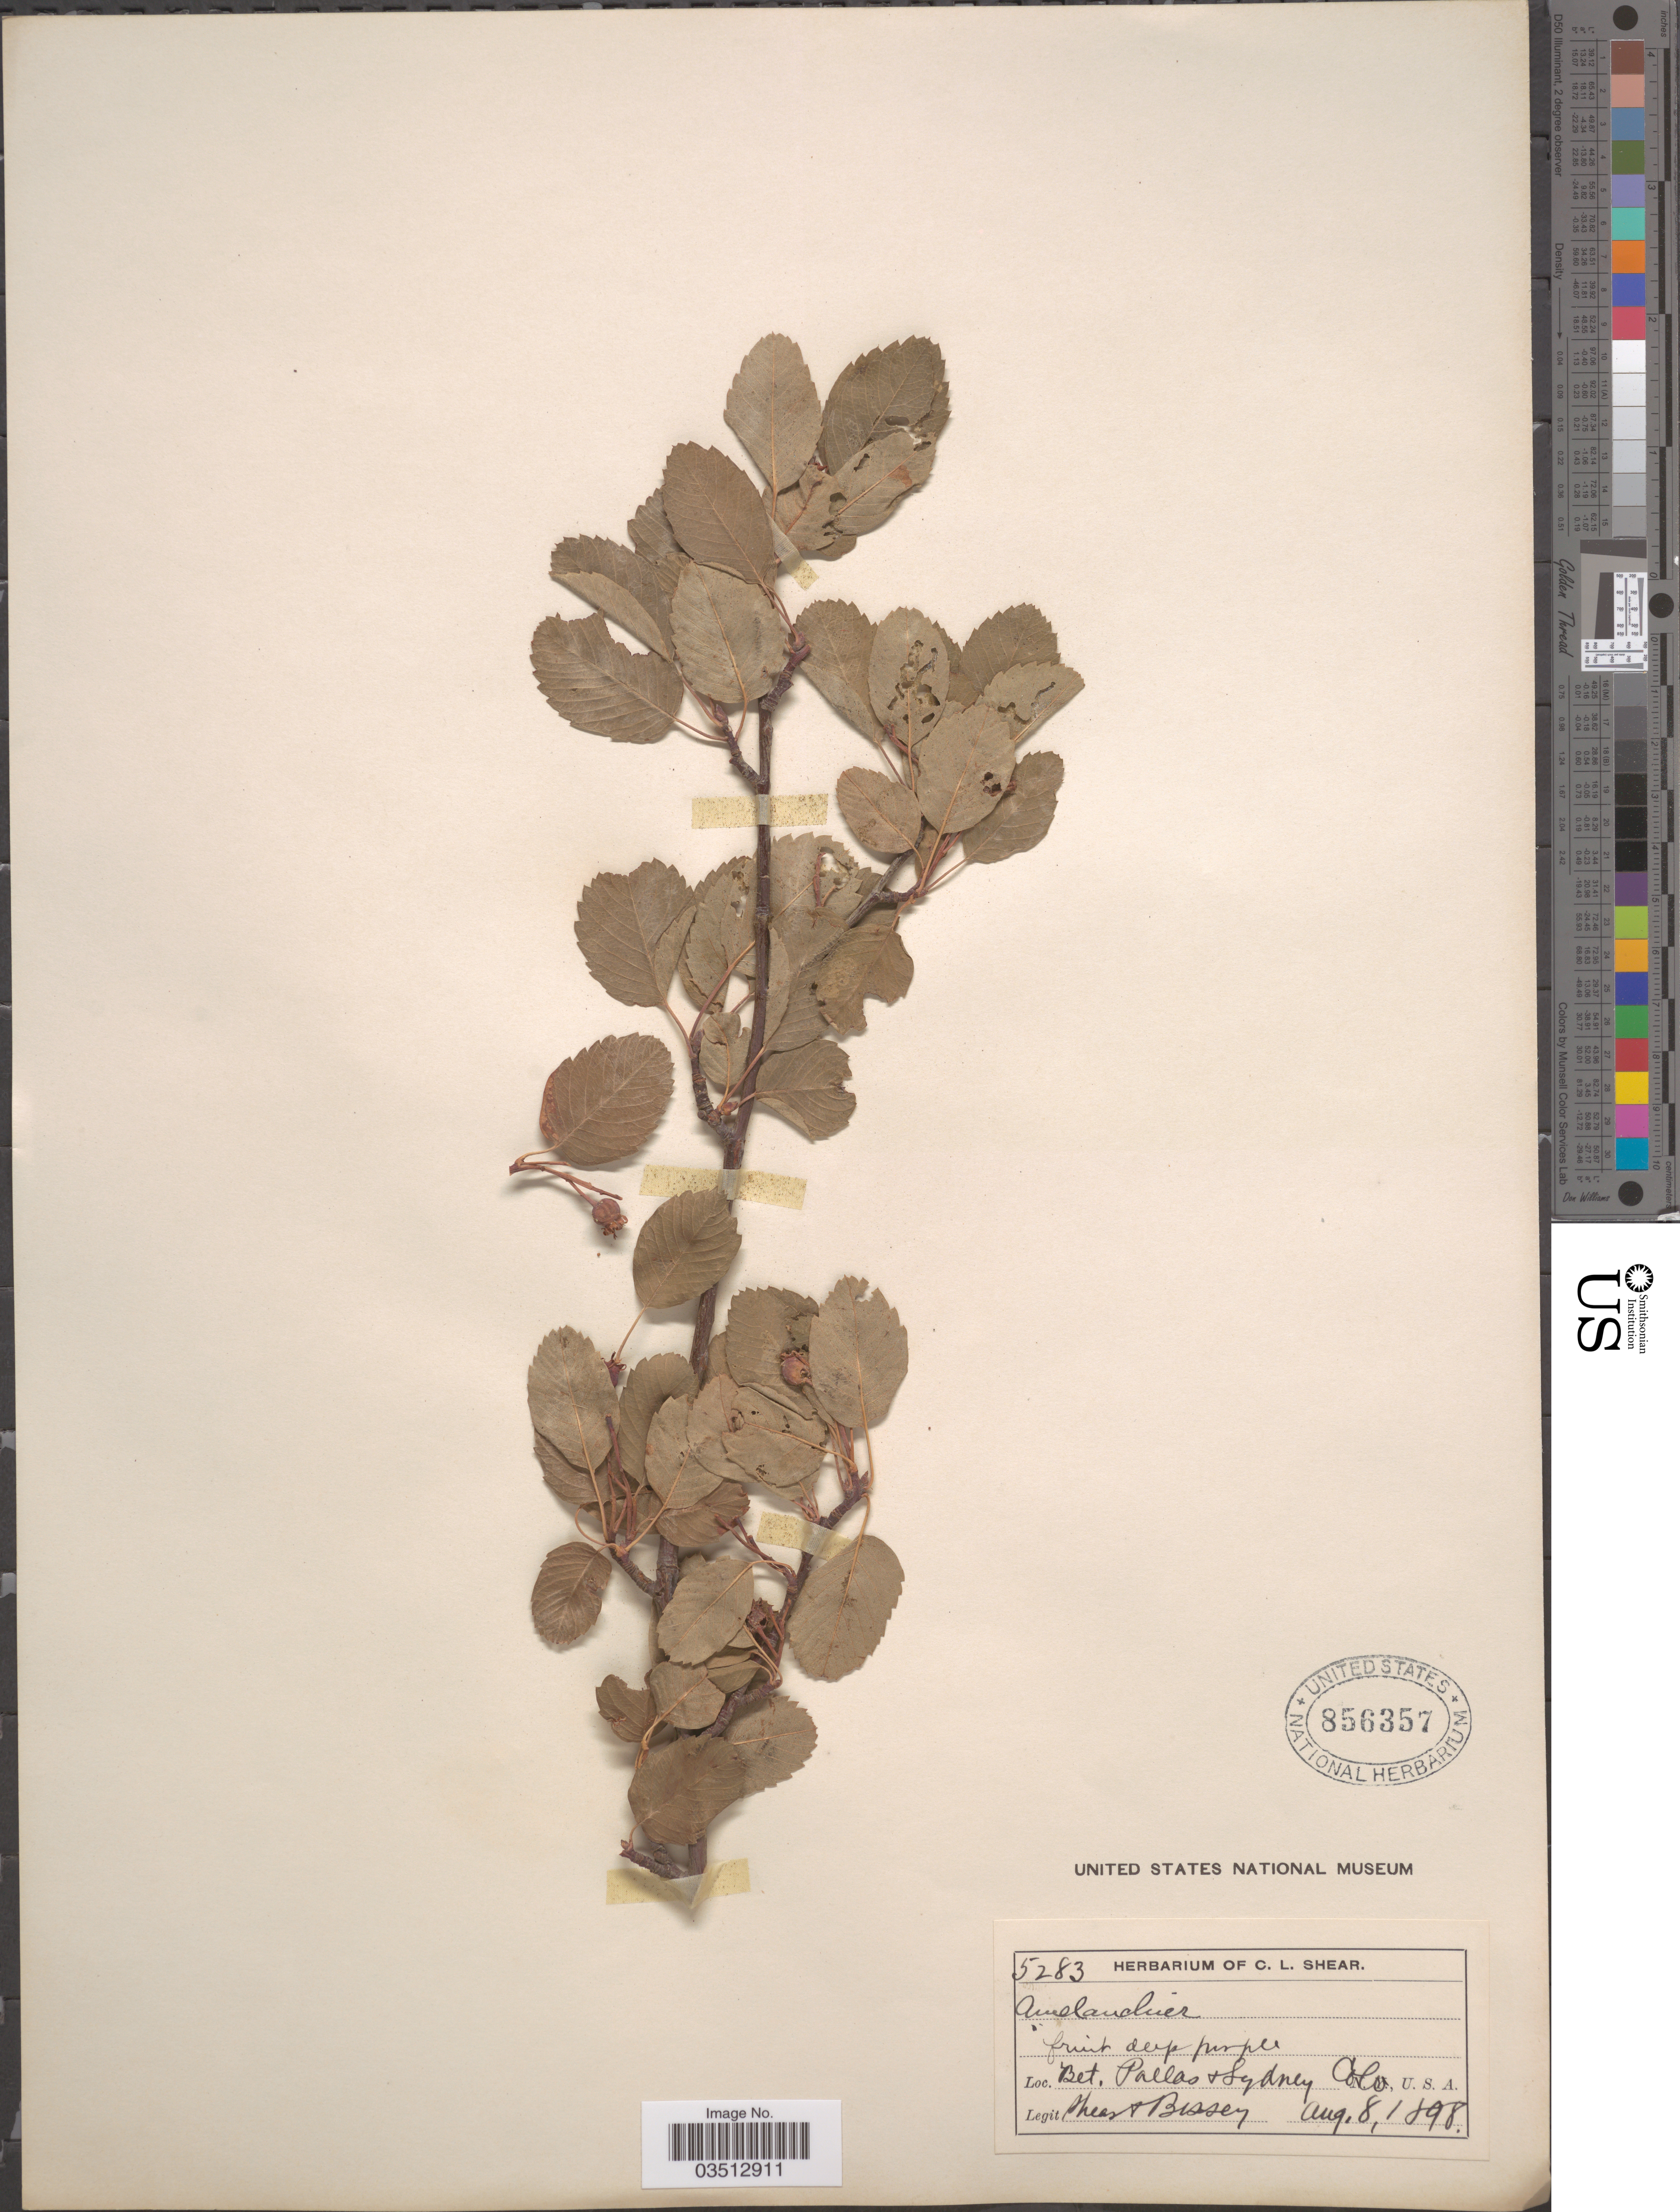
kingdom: Plantae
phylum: Tracheophyta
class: Magnoliopsida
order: Rosales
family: Rosaceae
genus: Amelanchier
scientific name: Amelanchier sp.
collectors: C. L. Shear & -. Bessey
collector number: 5283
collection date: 1898-08-08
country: United States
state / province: Colorado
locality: Bet. Pallas & Sydney.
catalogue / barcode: US 856357